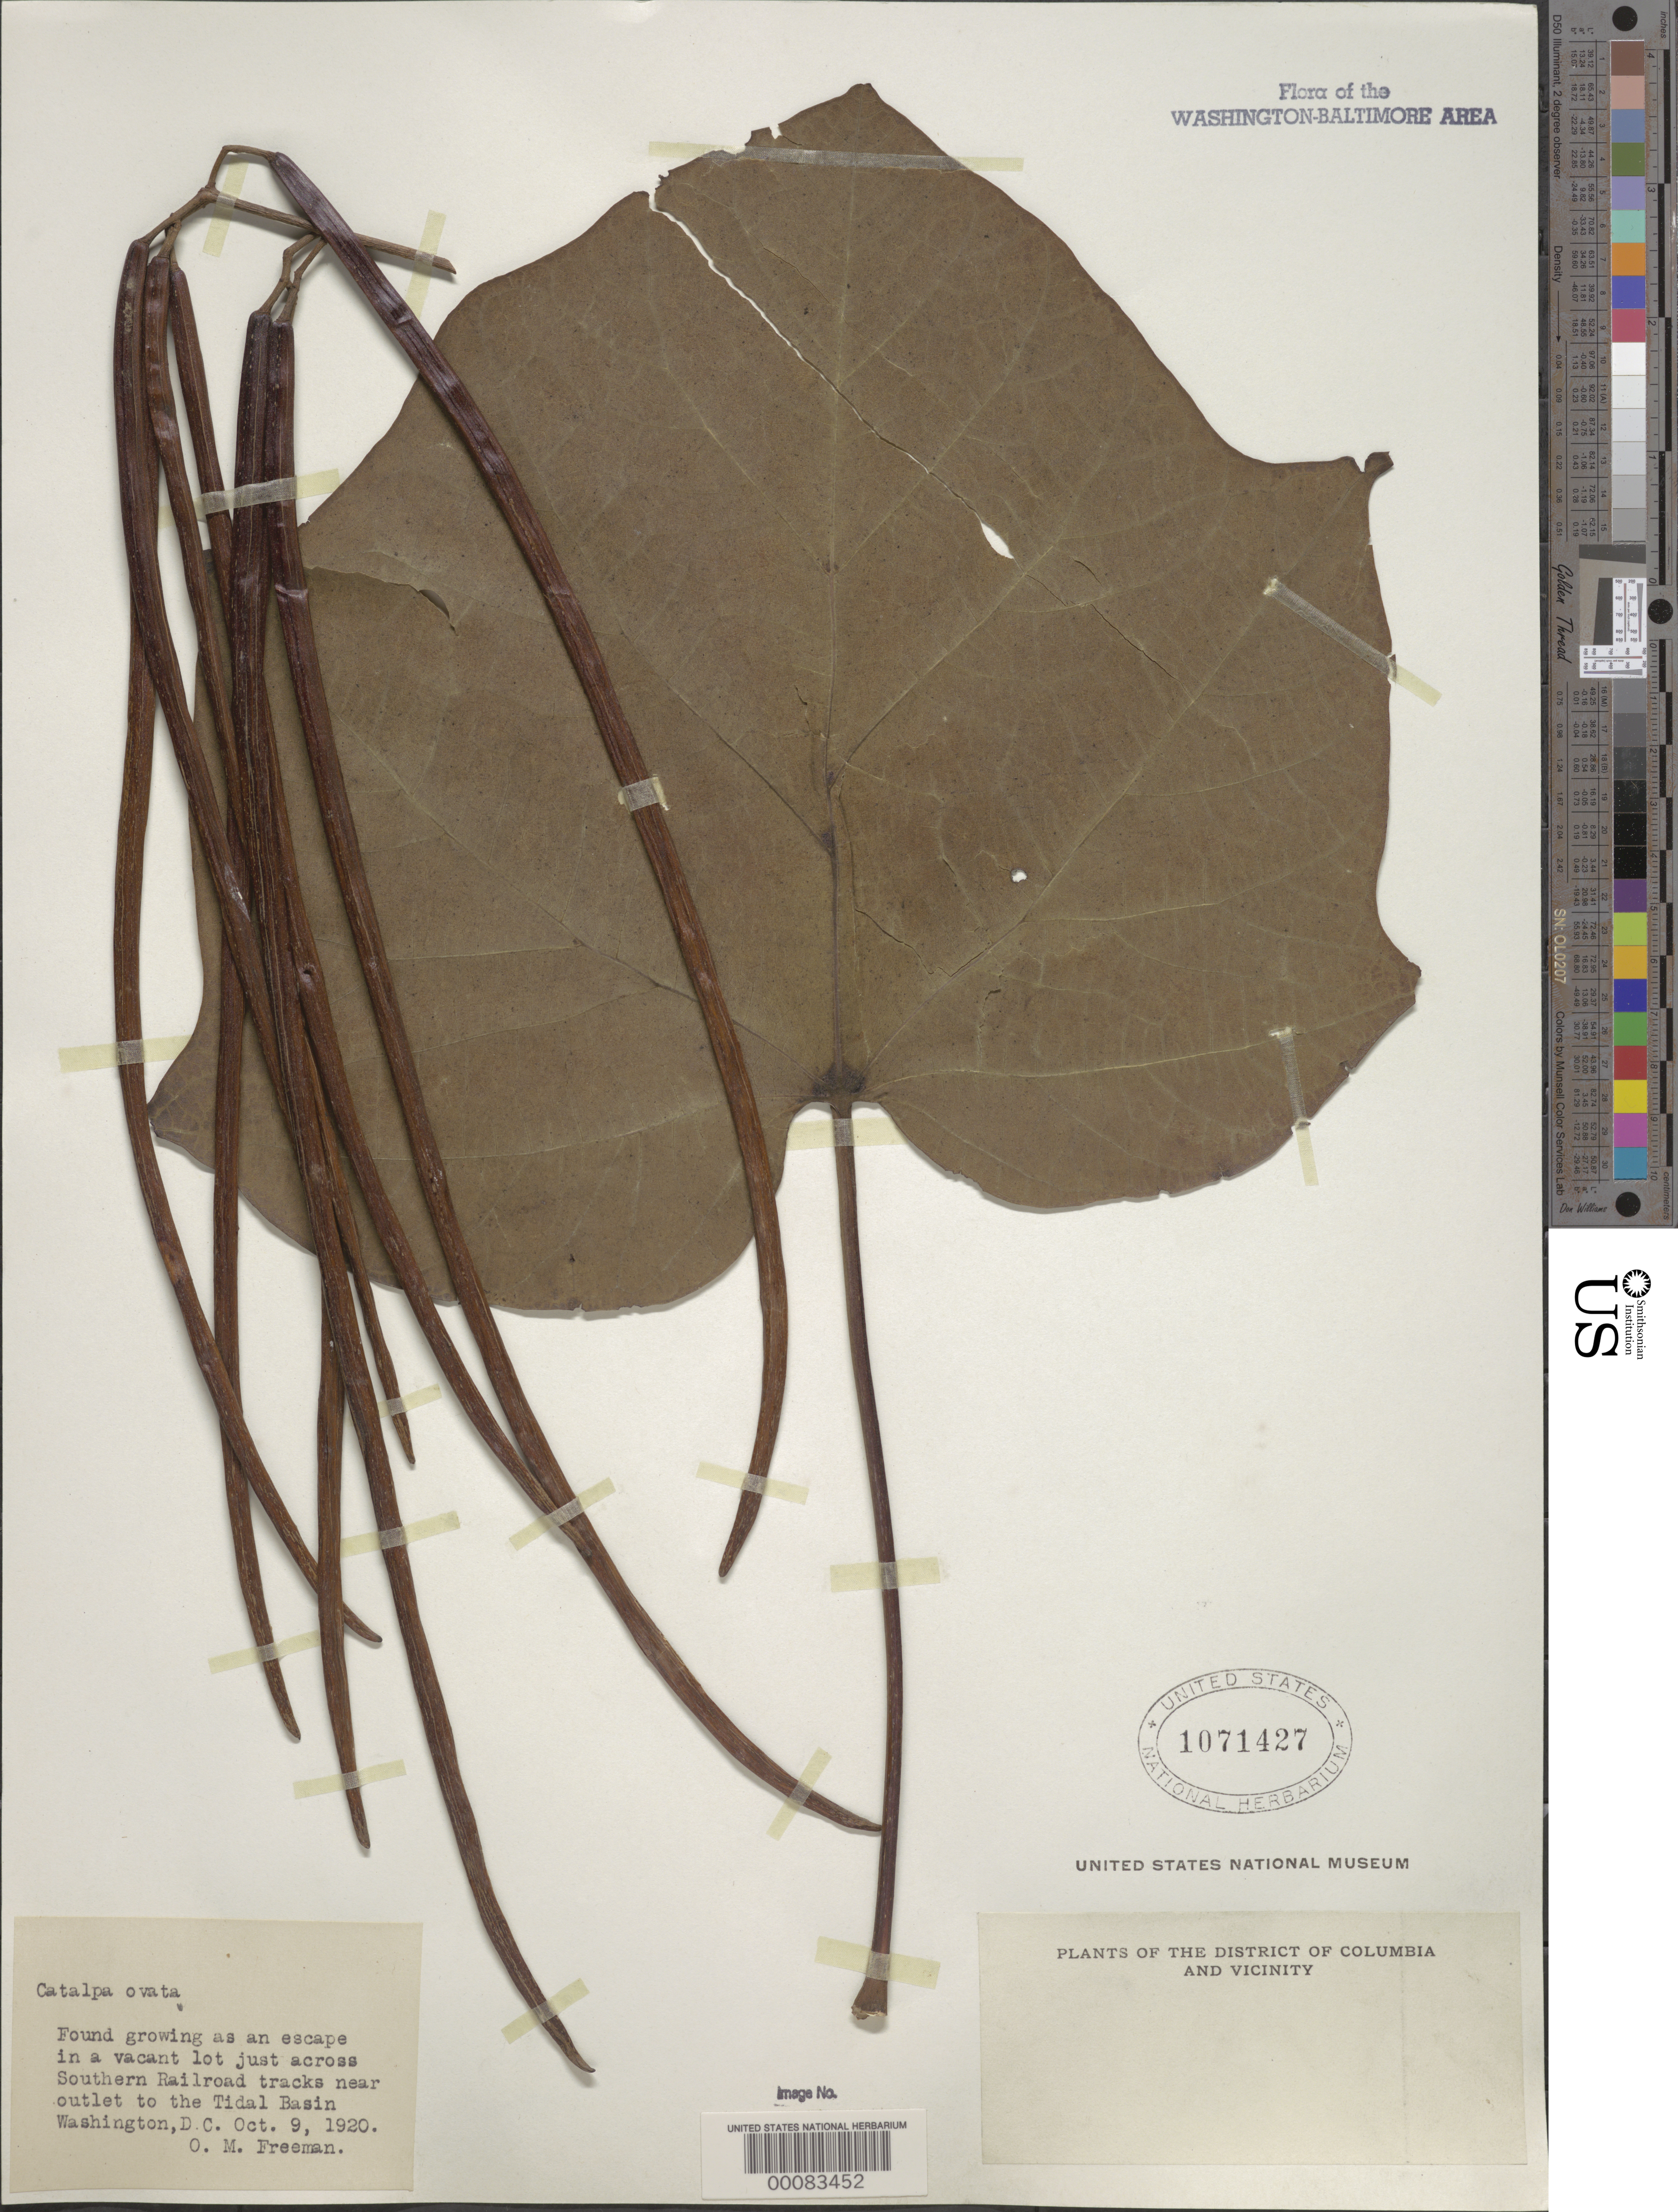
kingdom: Plantae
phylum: Tracheophyta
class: Magnoliopsida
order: Lamiales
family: Bignoniaceae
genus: Catalpa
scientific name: Catalpa ovata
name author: G. Don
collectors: O. Freeman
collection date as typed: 09 Oct 1920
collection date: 1920-10-09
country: United States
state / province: District of Columbia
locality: Near outlet of Tidal Basin across from Southern Railroad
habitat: Vacant lot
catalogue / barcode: US 1071427